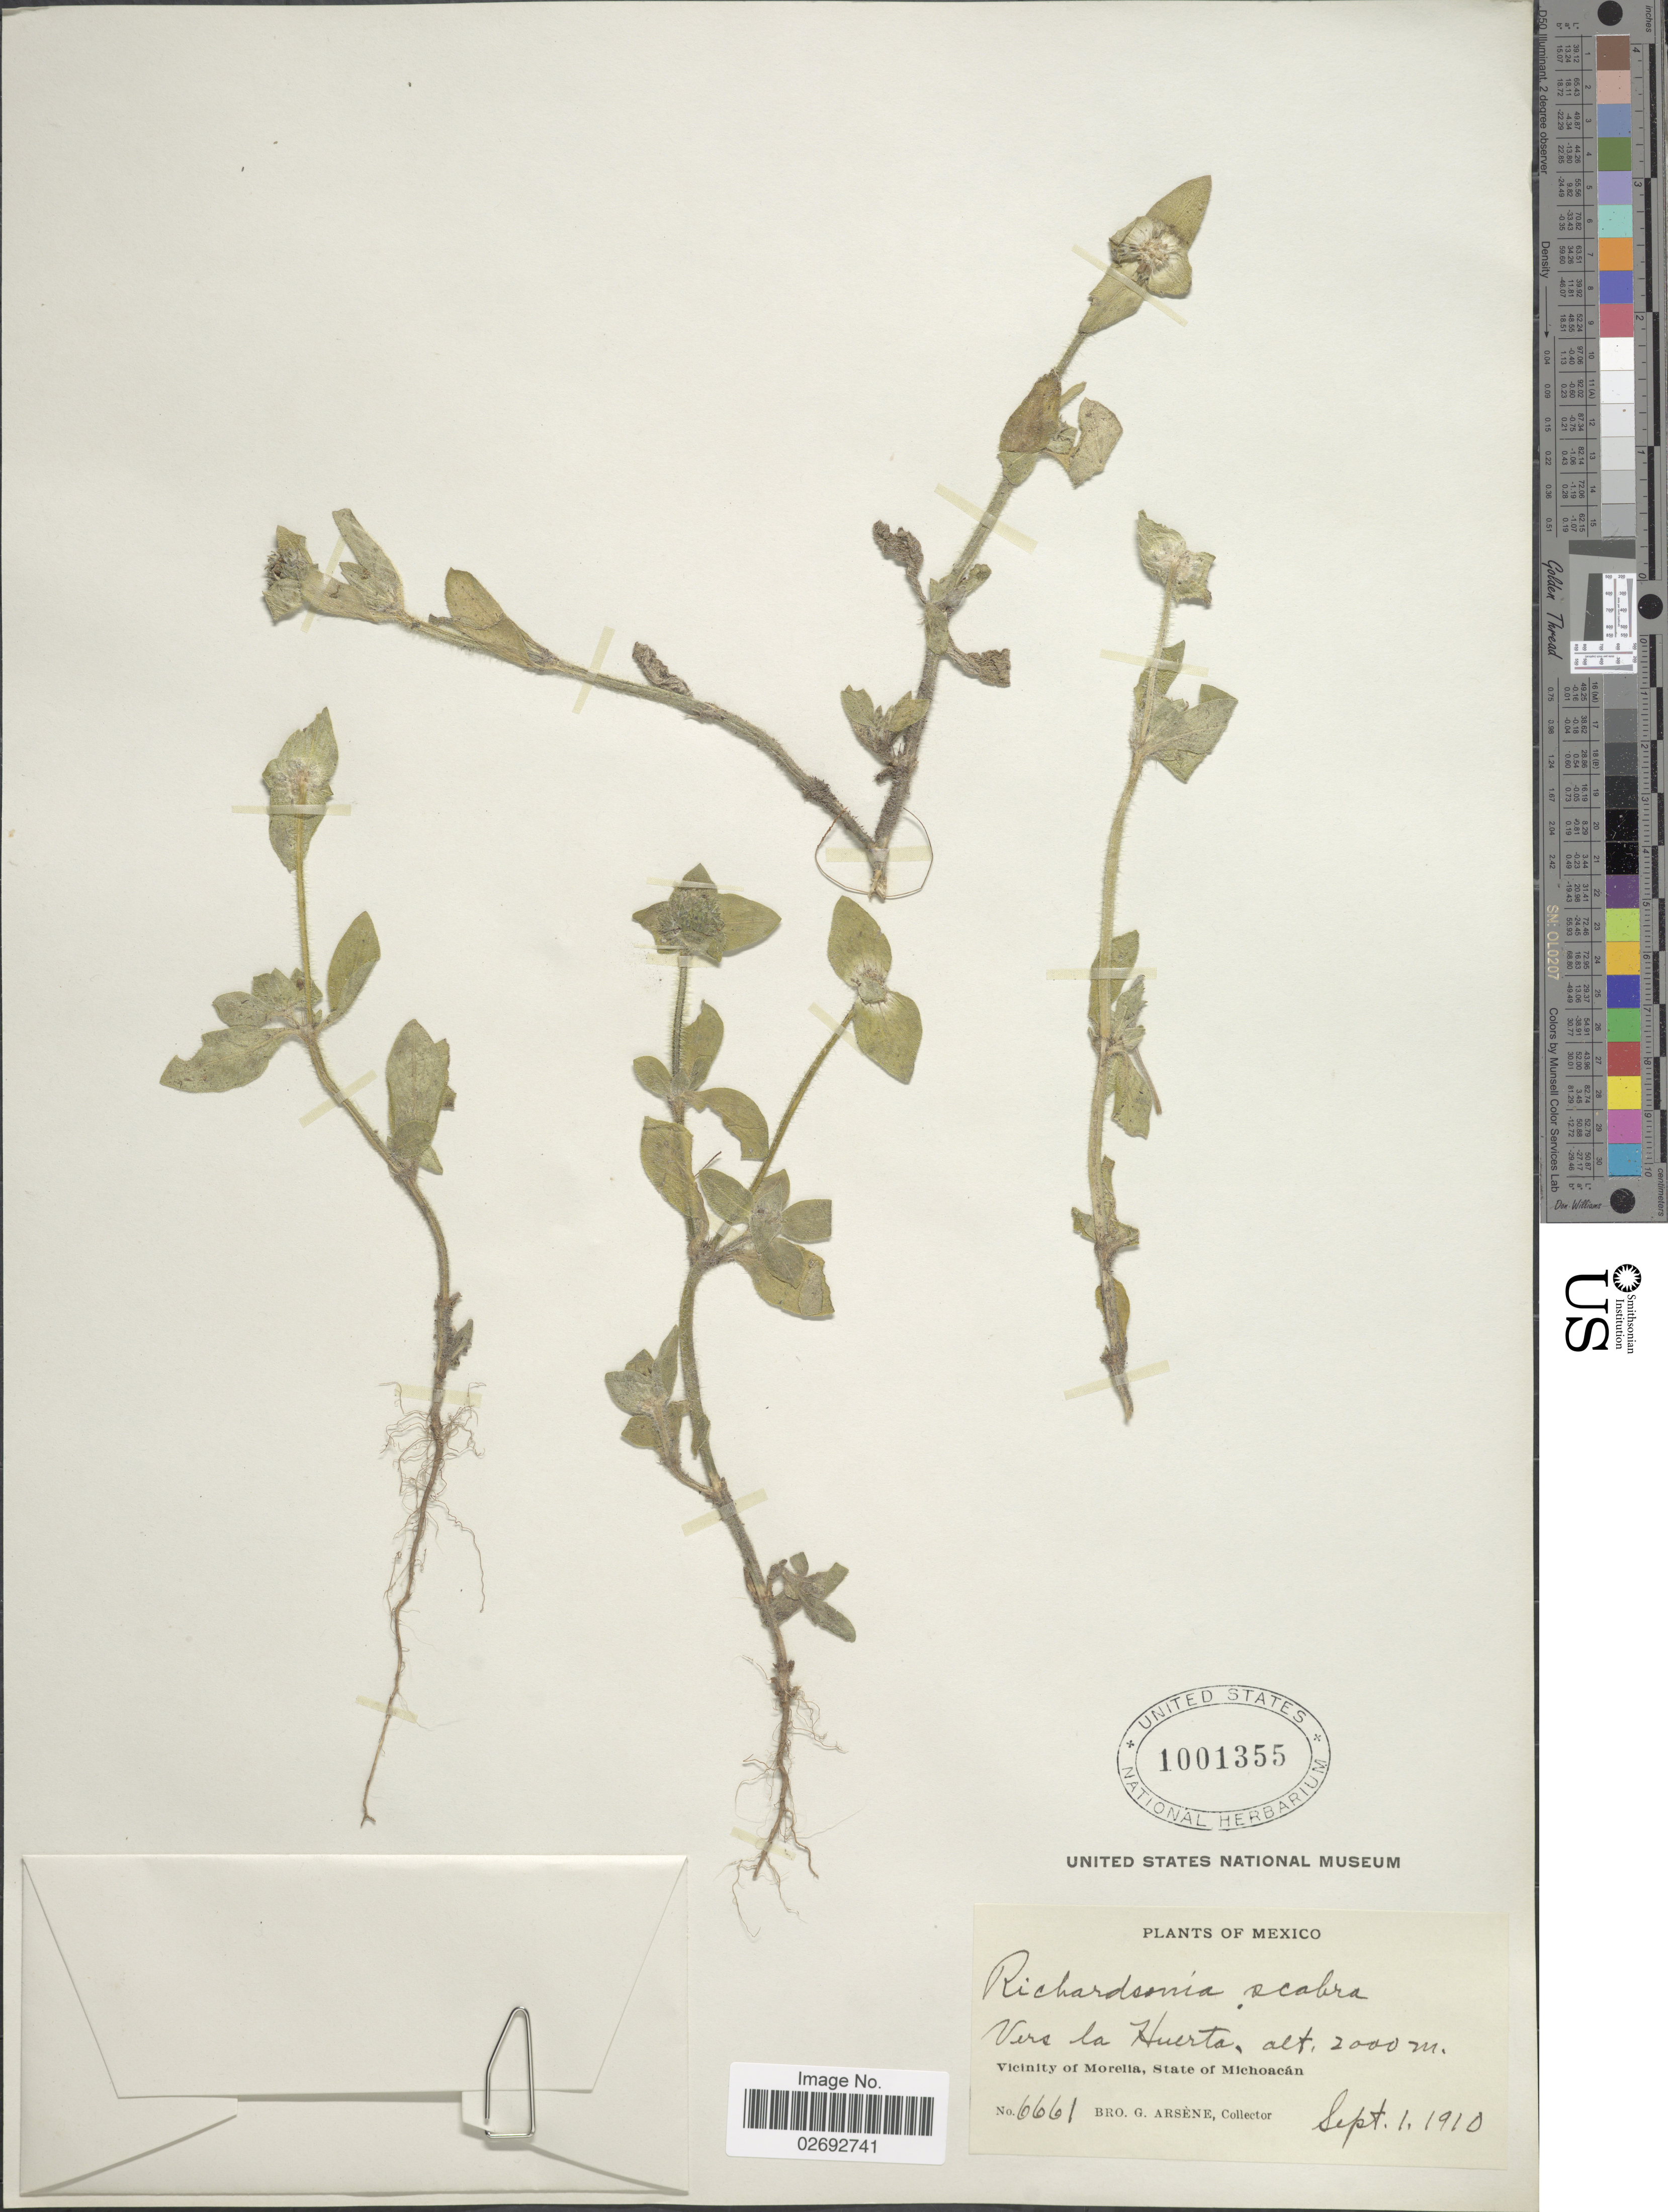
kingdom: Plantae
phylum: Tracheophyta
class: Magnoliopsida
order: Gentianales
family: Rubiaceae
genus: Richardia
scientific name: Richardia scabra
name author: L.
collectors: Bro. G. Arsène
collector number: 6661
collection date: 1910-09-01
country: Mexico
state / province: Michoacán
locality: Vers la Huerta, Vicinity of Morelia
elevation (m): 2000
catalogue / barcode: US 1001355